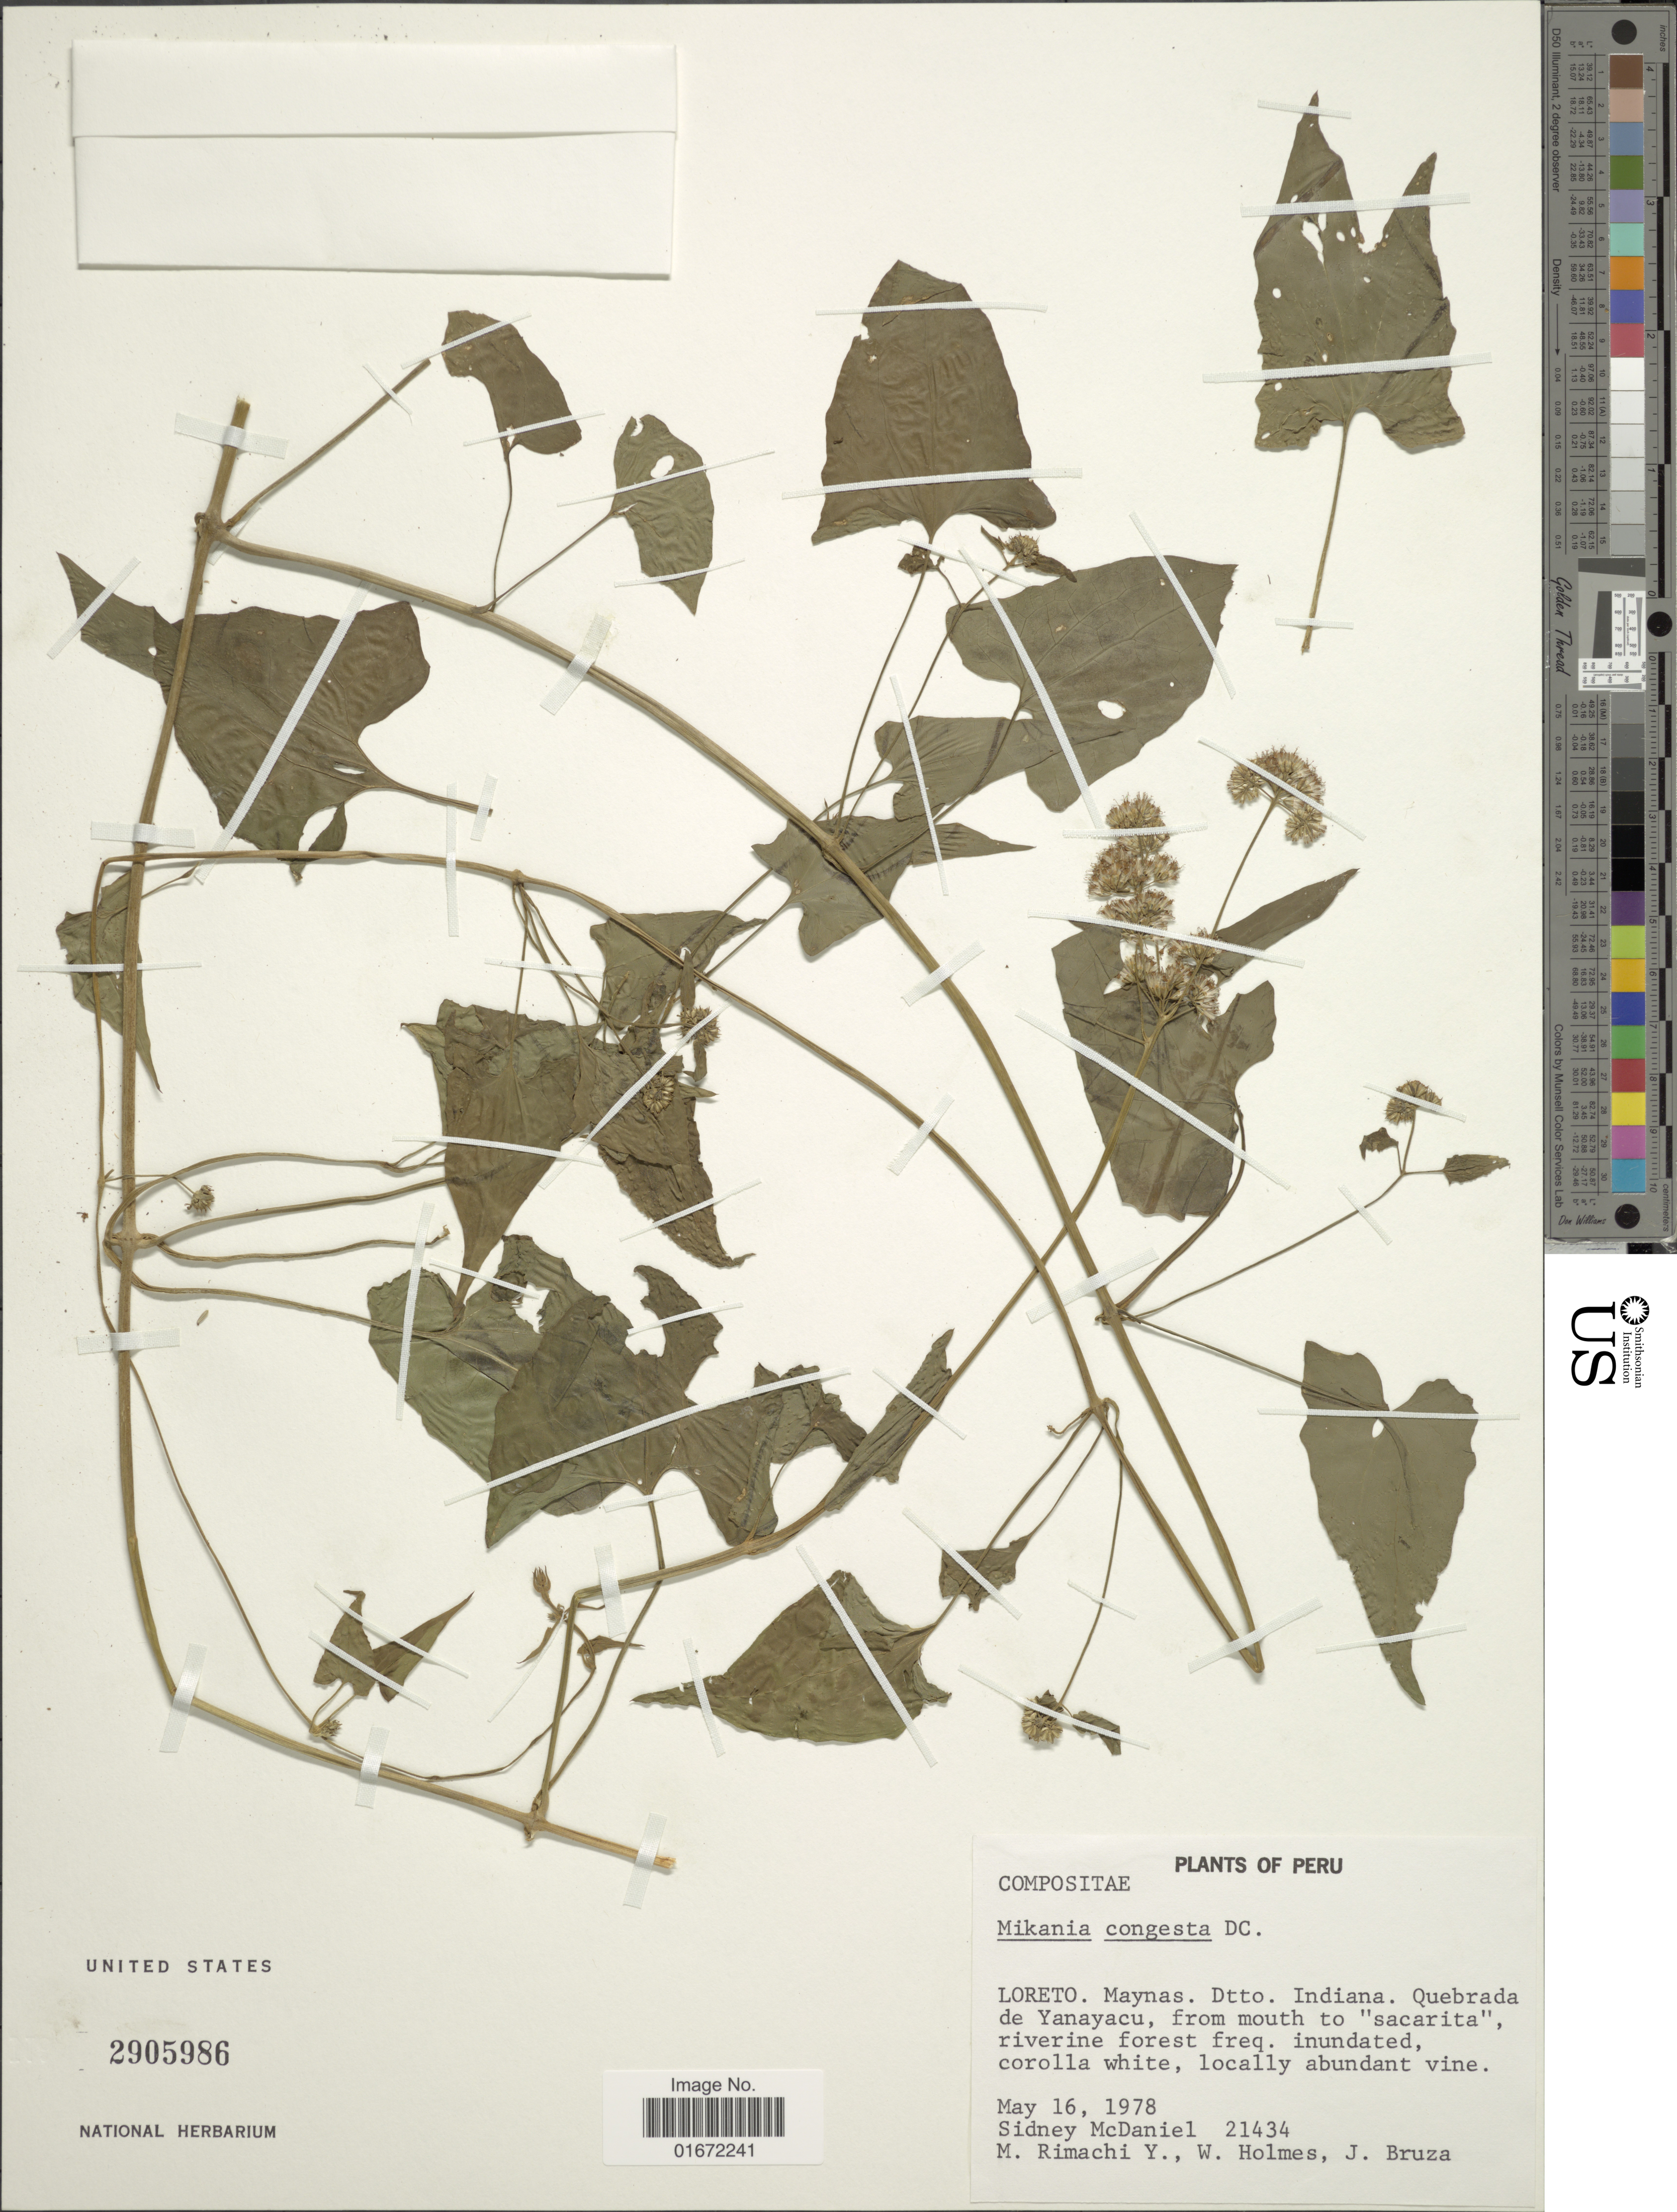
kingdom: Plantae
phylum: Tracheophyta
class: Magnoliopsida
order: Asterales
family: Asteraceae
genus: Mikania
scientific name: Mikania congesta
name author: DC.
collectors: S. McDaniel, M. Rimachi Y., W. Holmes & J. Bruza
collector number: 21434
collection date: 1978-05-16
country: Peru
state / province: Loreto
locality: Loreto. Maynas. Dtto. Indiana. Quebrada de Yanayacu, from mouth to "sacarita", riverine forest freq. inundated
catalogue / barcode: US 2905986